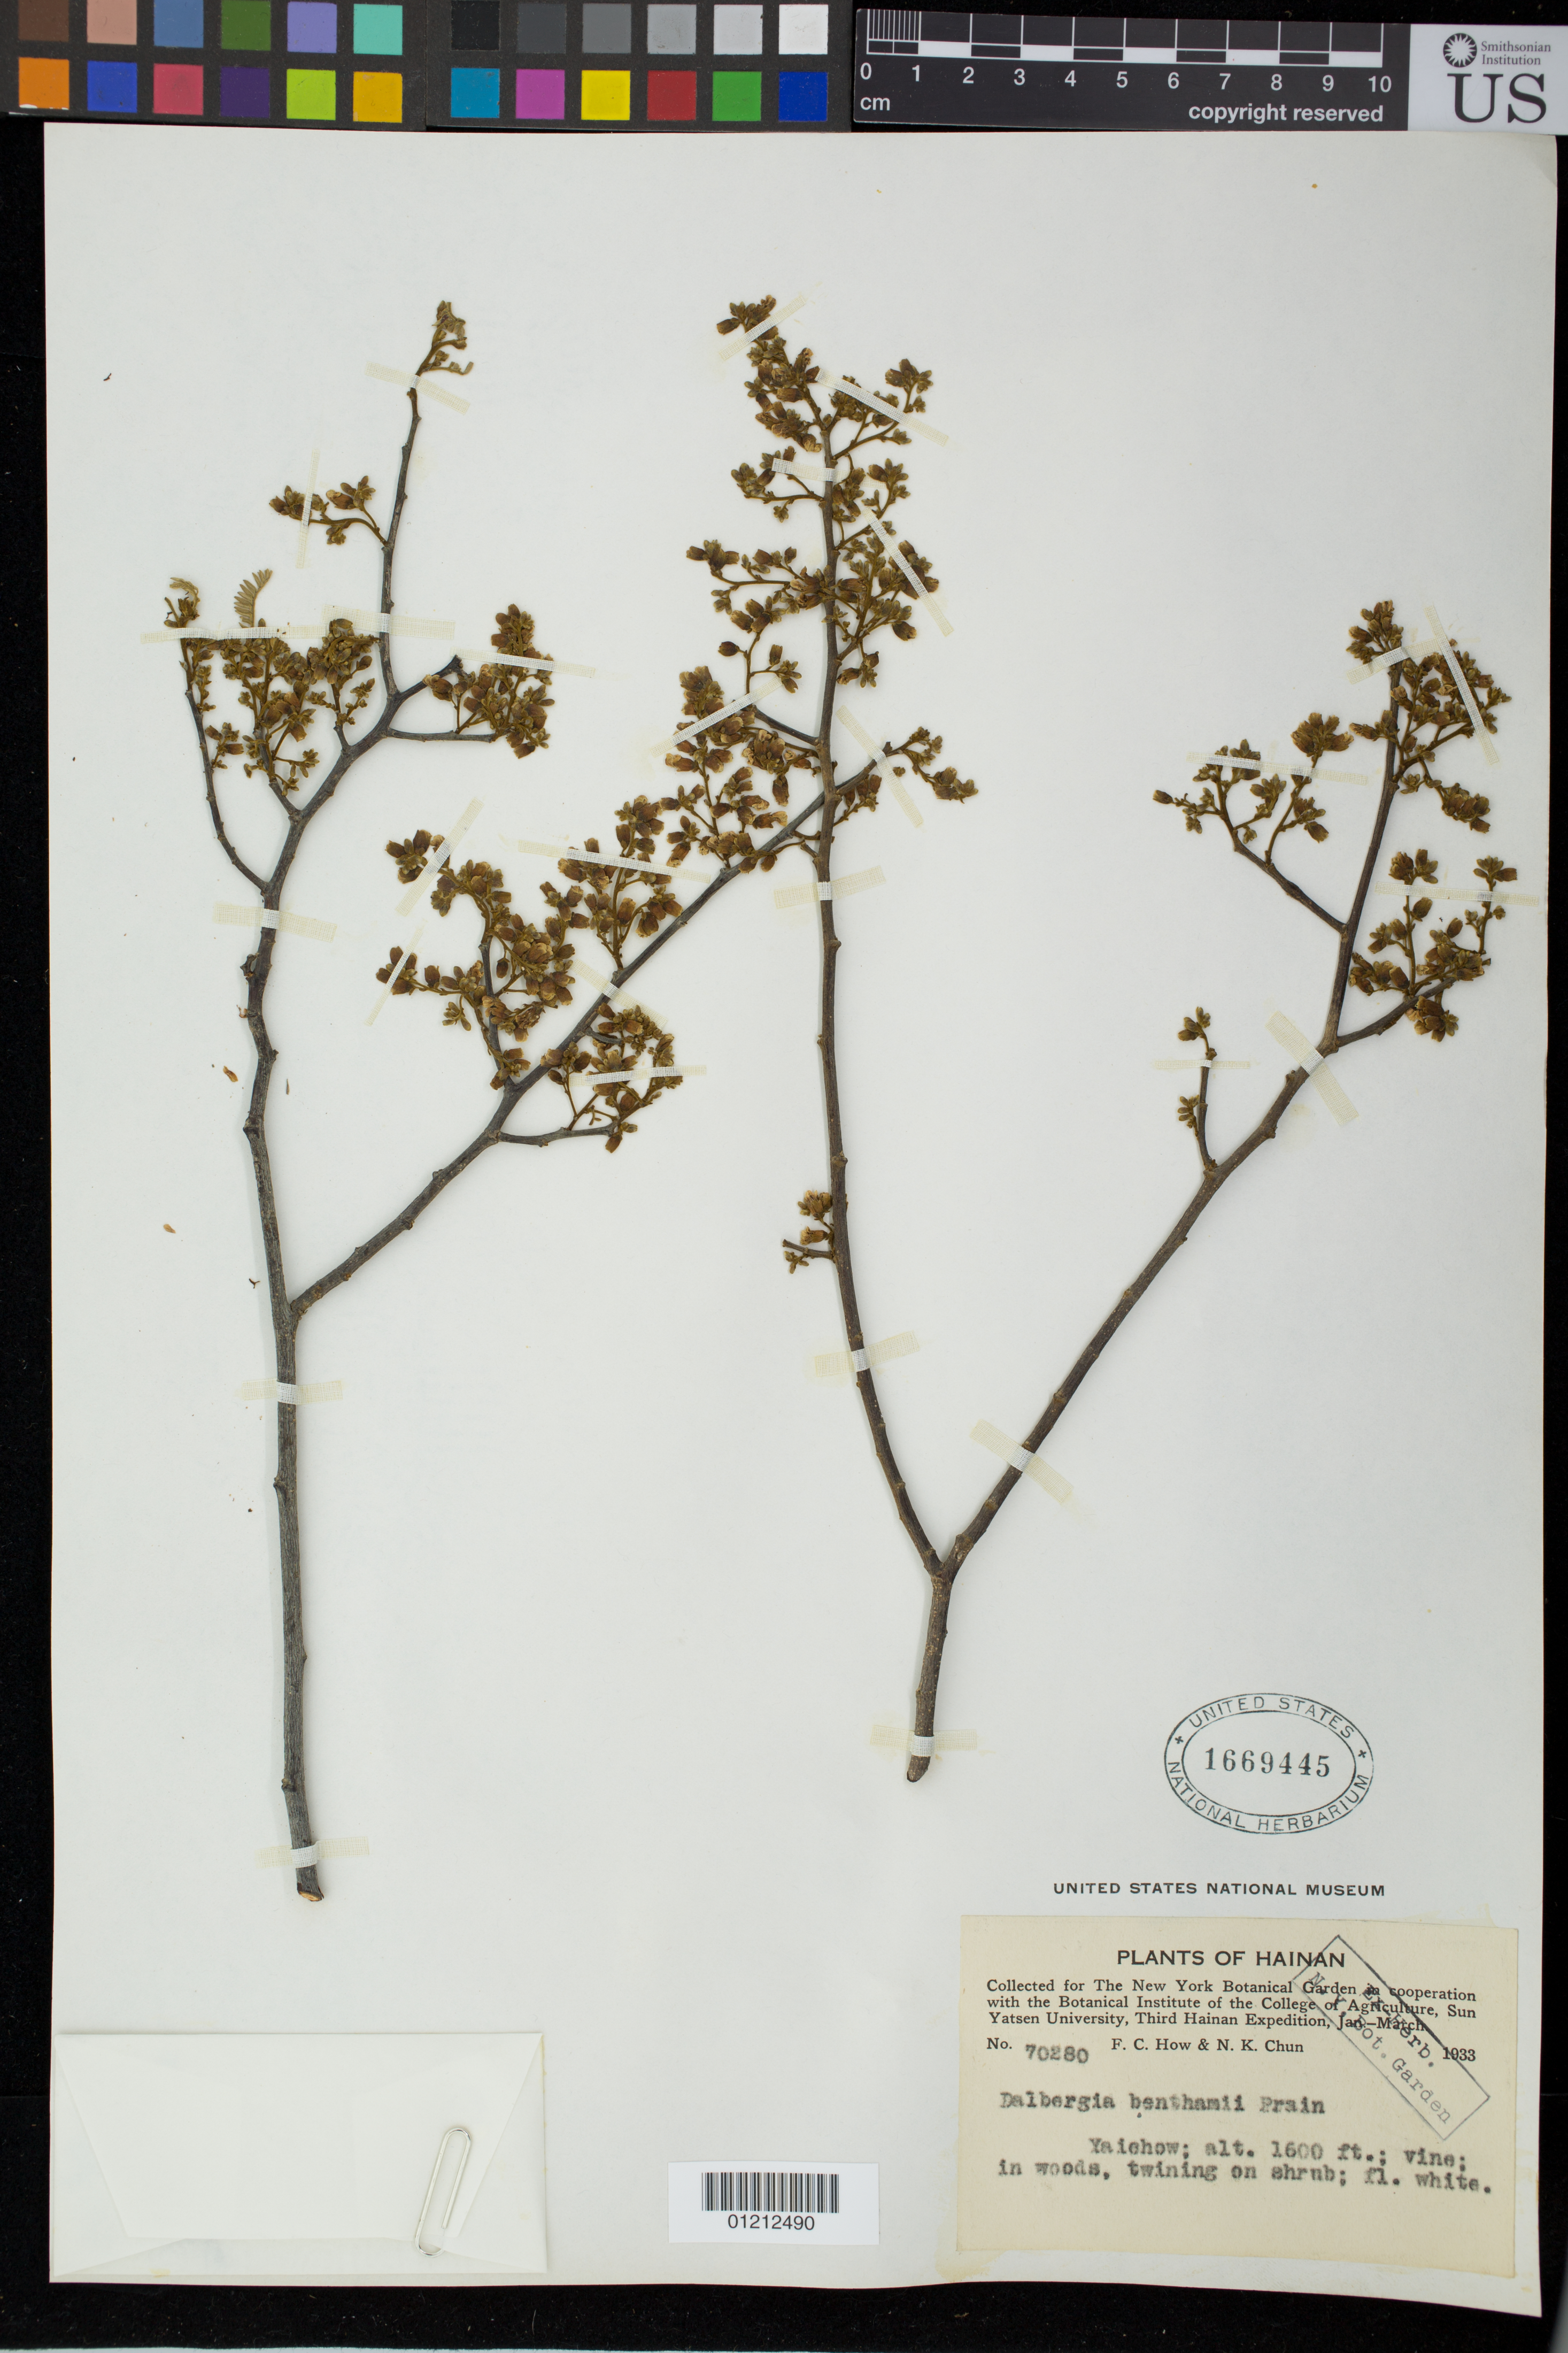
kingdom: Plantae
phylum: Tracheophyta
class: Magnoliopsida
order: Fabales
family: Fabaceae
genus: Dalbergia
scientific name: Dalbergia benthamii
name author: Prain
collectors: F. C. How & N. K. Chun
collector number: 70280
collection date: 1933-01/1933-03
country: China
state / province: Hainan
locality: Yaichow.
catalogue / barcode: US 1669445